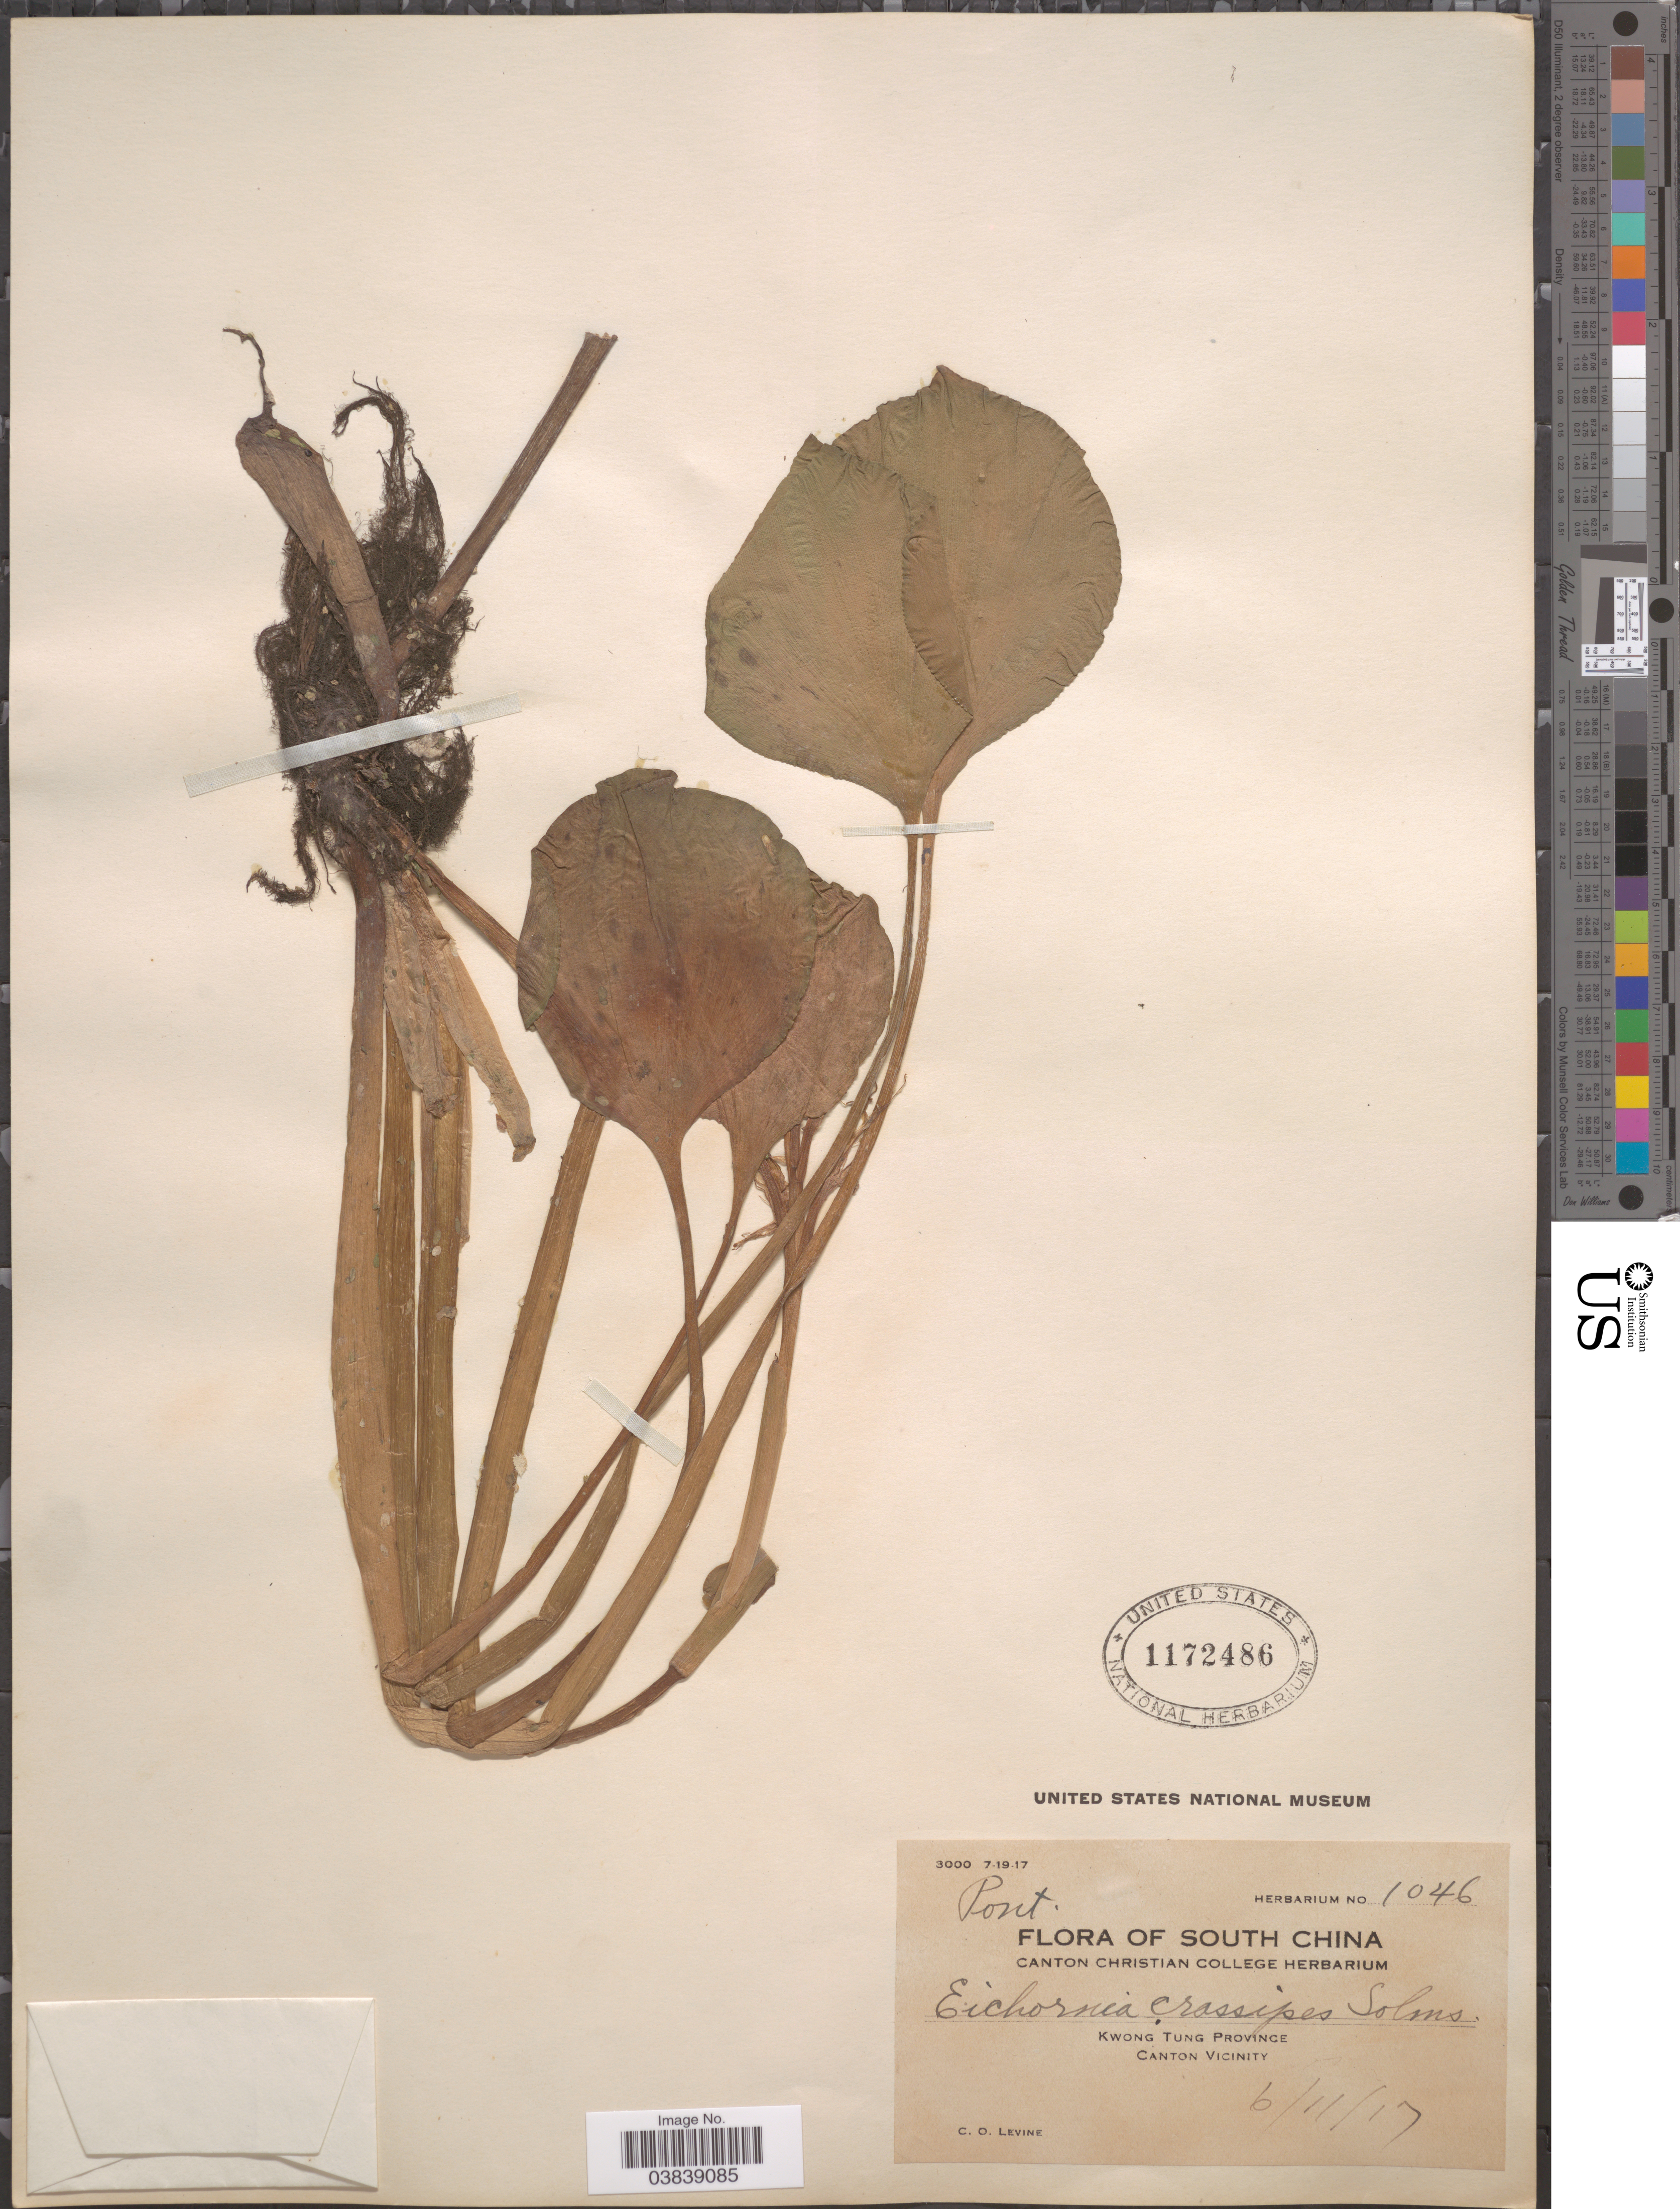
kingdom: Plantae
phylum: Tracheophyta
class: Liliopsida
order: Commelinales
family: Pontederiaceae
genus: Eichhornia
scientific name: Eichhornia crassipes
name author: (Mart.) Solms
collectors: C. O. Levine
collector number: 1046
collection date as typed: Transcribed d/m/y: 6/11/17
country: China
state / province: Guangdong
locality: South China. Kwong Tung Province. Canton Vicinity.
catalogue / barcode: US 1172486